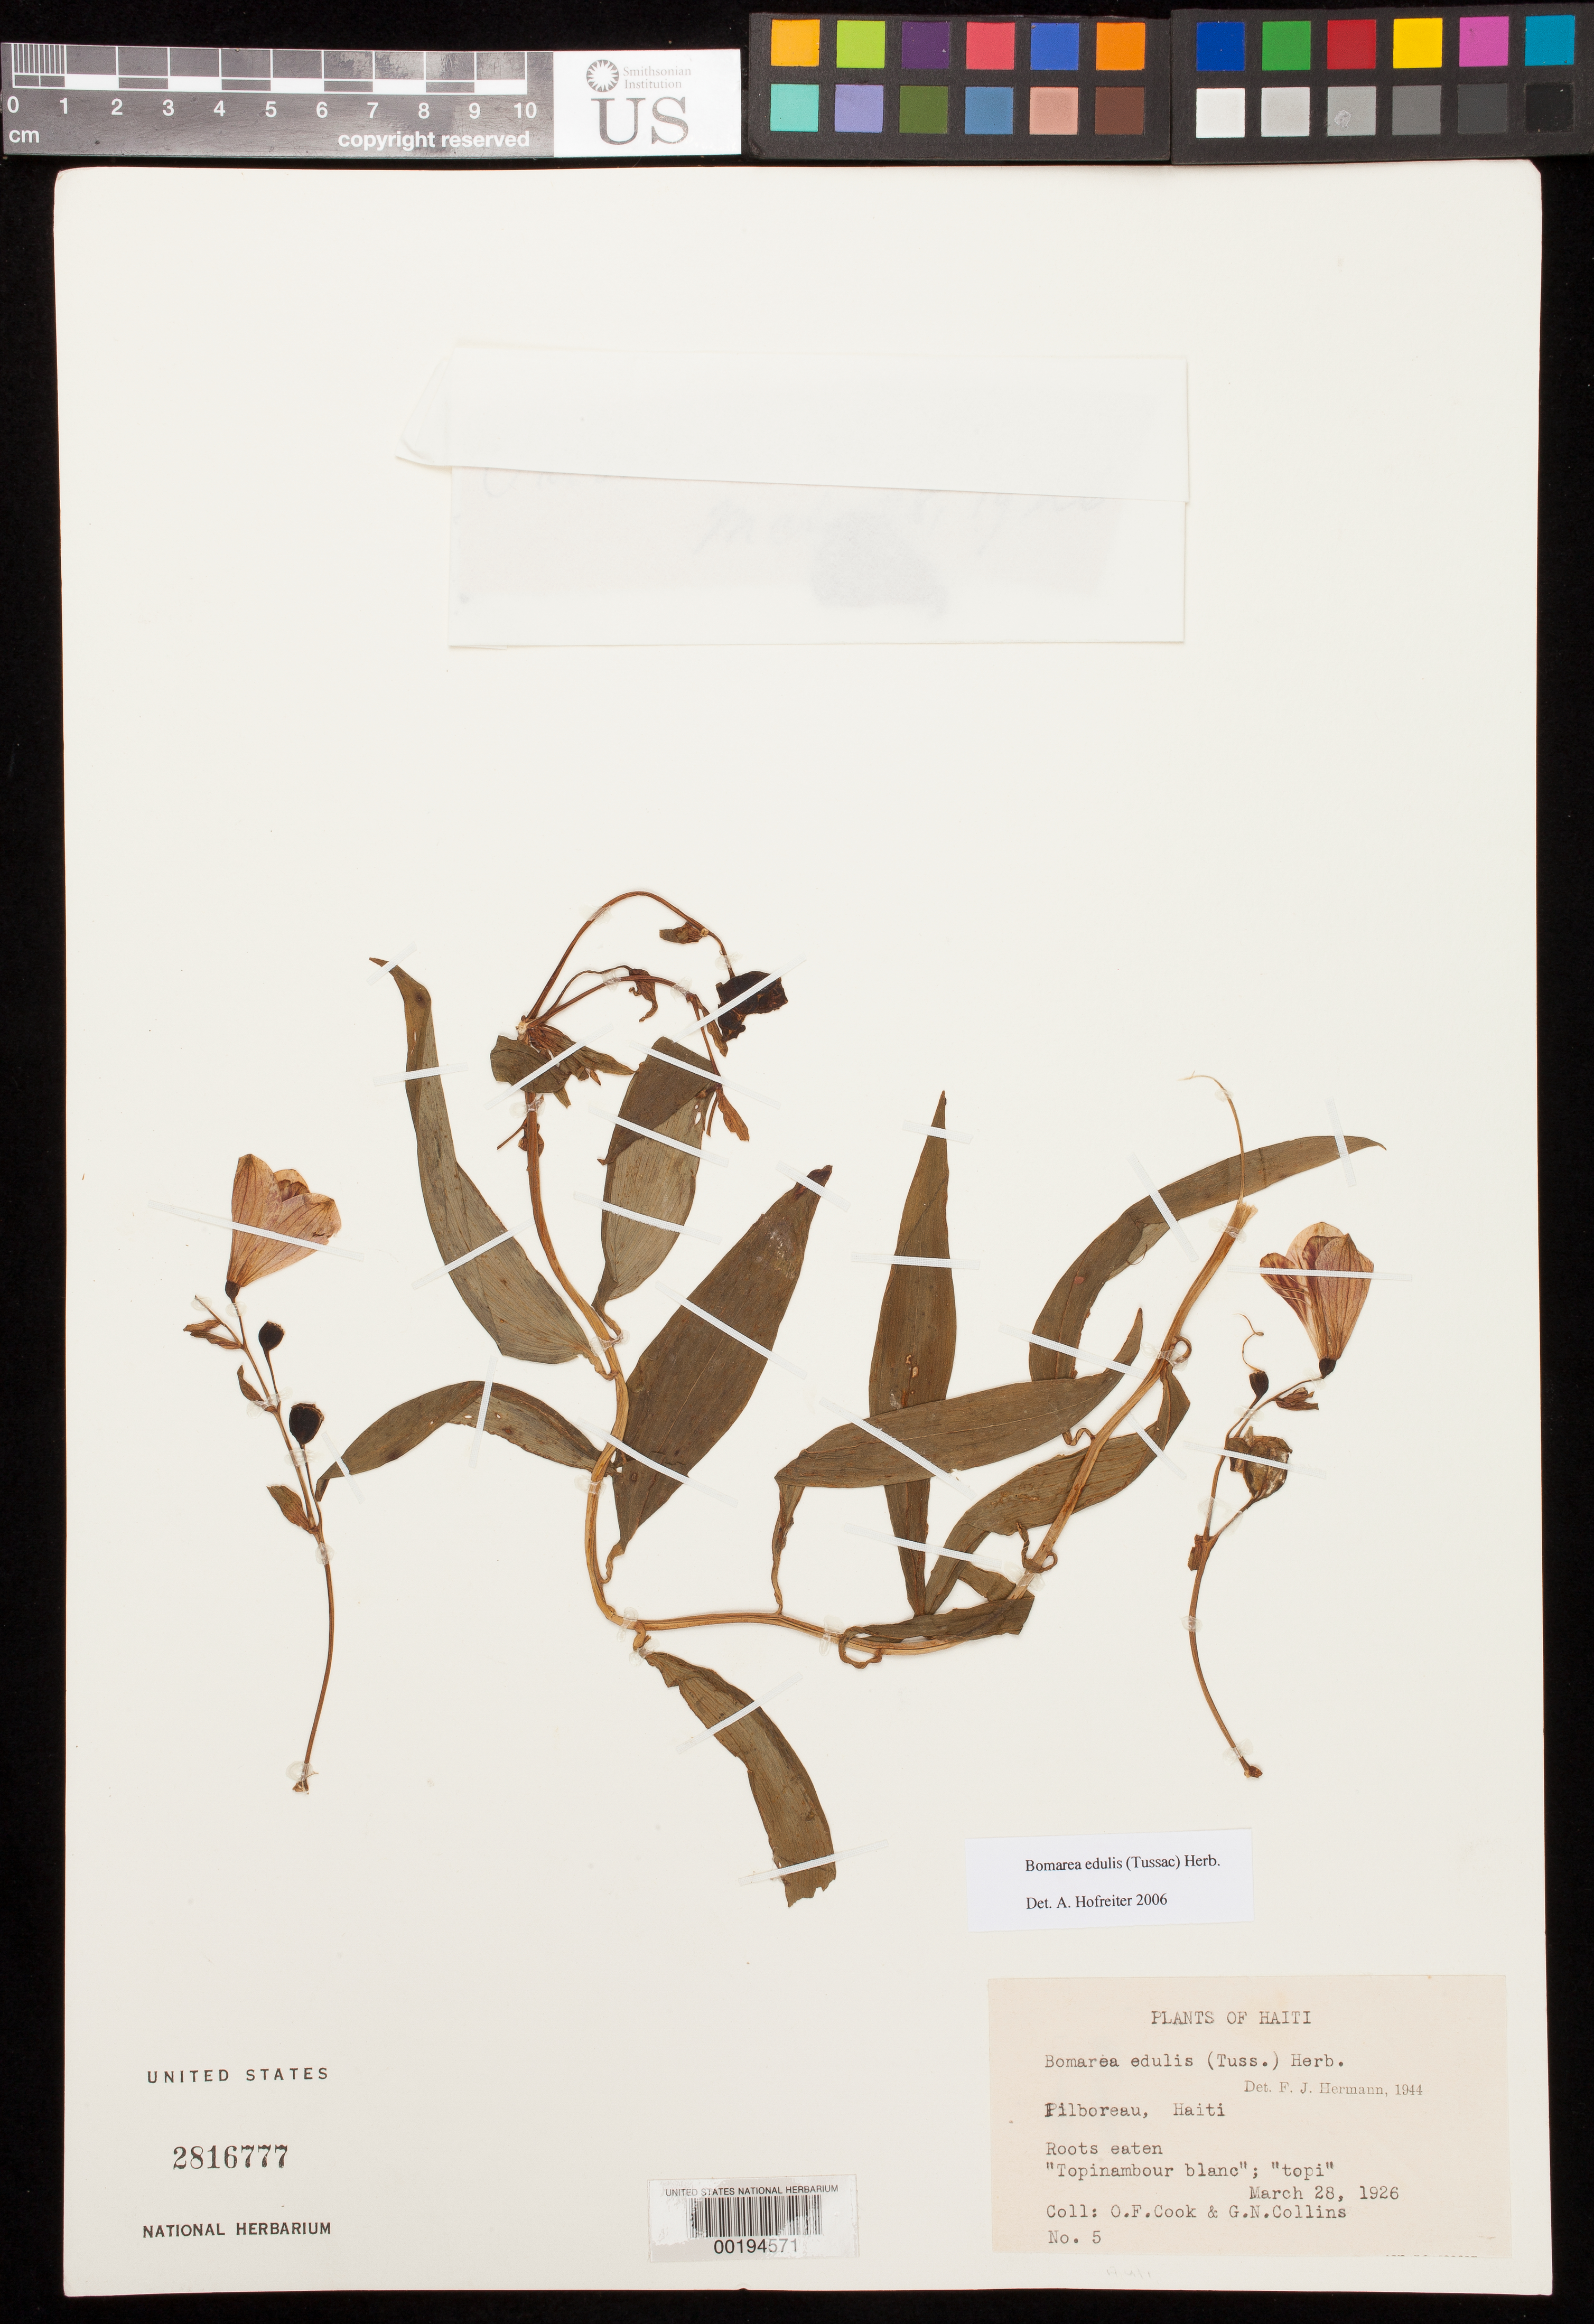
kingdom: Plantae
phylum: Tracheophyta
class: Liliopsida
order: Liliales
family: Alstroemeriaceae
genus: Bomarea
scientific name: Bomarea edulis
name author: (Tussac) Herb.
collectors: O. F. Cook & G. Collins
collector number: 5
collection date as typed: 28 Mar 1926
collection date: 1926-03-28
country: Haiti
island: Hispaniola Island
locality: Pilboreau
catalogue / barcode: US 2816777